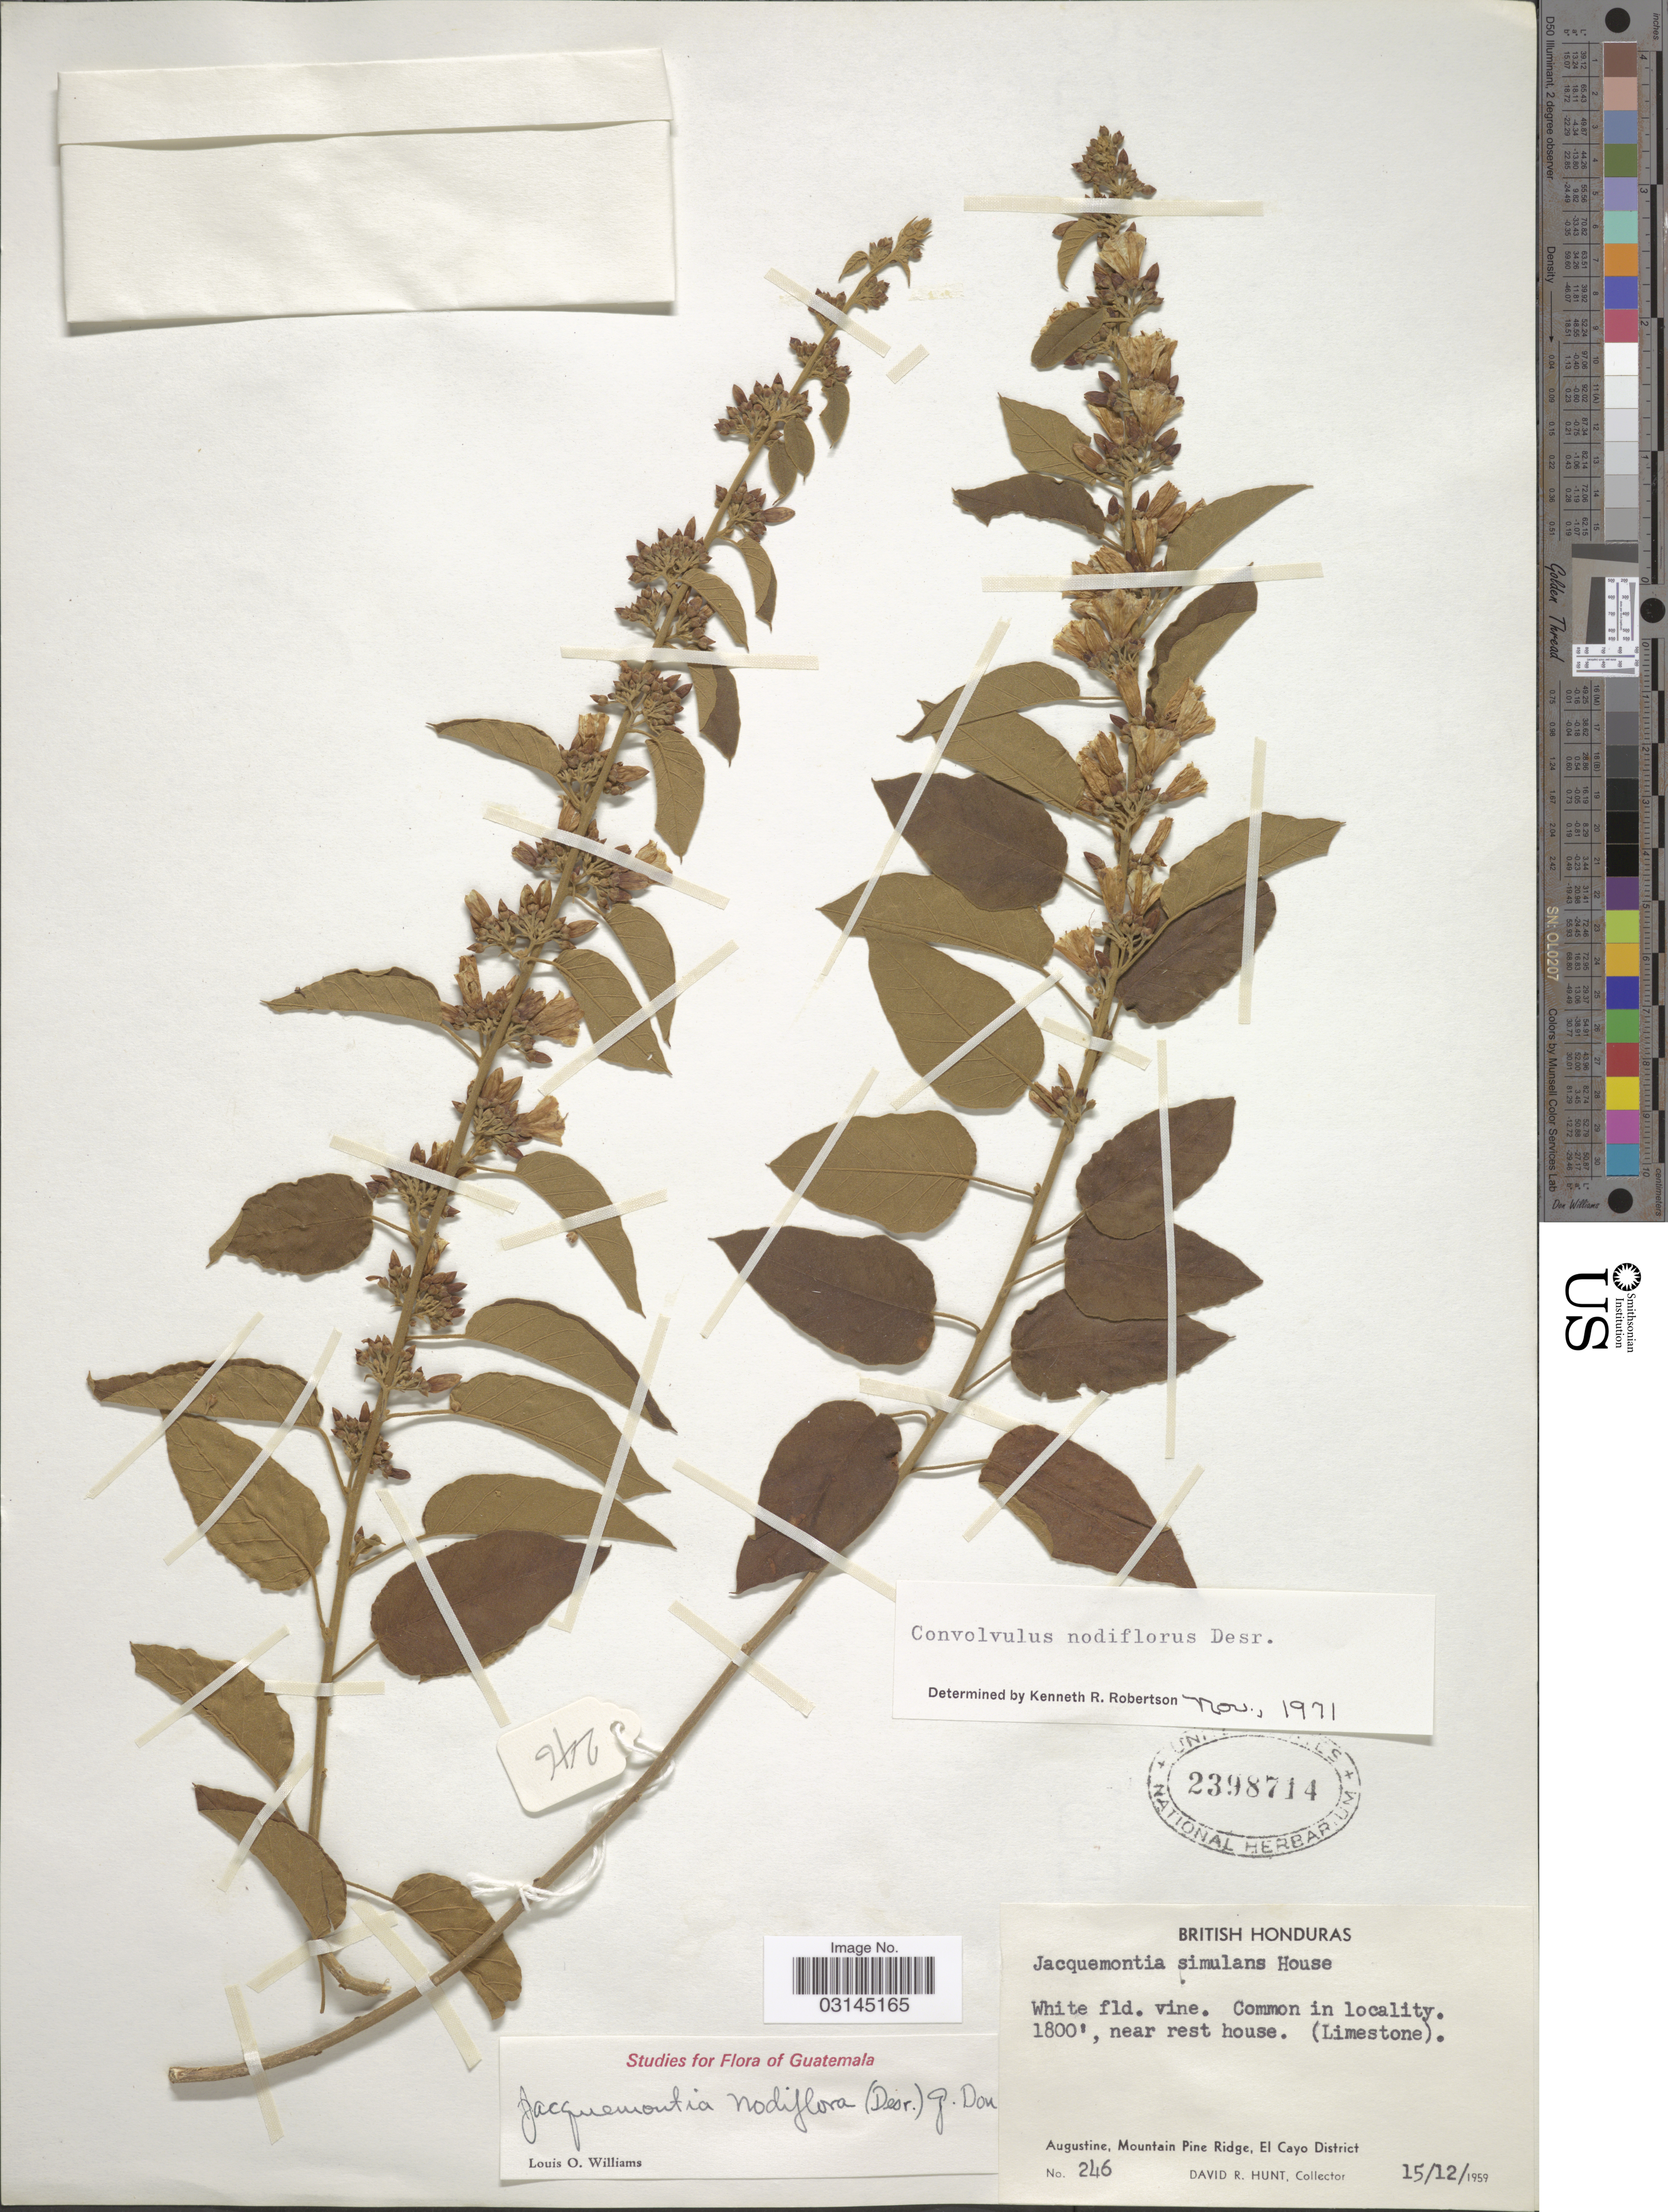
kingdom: Plantae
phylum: Tracheophyta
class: Magnoliopsida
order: Solanales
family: Convolvulaceae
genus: Convolvulus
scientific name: Convolvulus nodiflorus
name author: Desr.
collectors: D. Hunt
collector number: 246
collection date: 1959-12-15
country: Belize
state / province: Cayo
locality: British Honduras, 1800', near rest house. Augustine, Mountain Pine Ridge, El Cayo District.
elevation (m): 549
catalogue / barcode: US 2398714